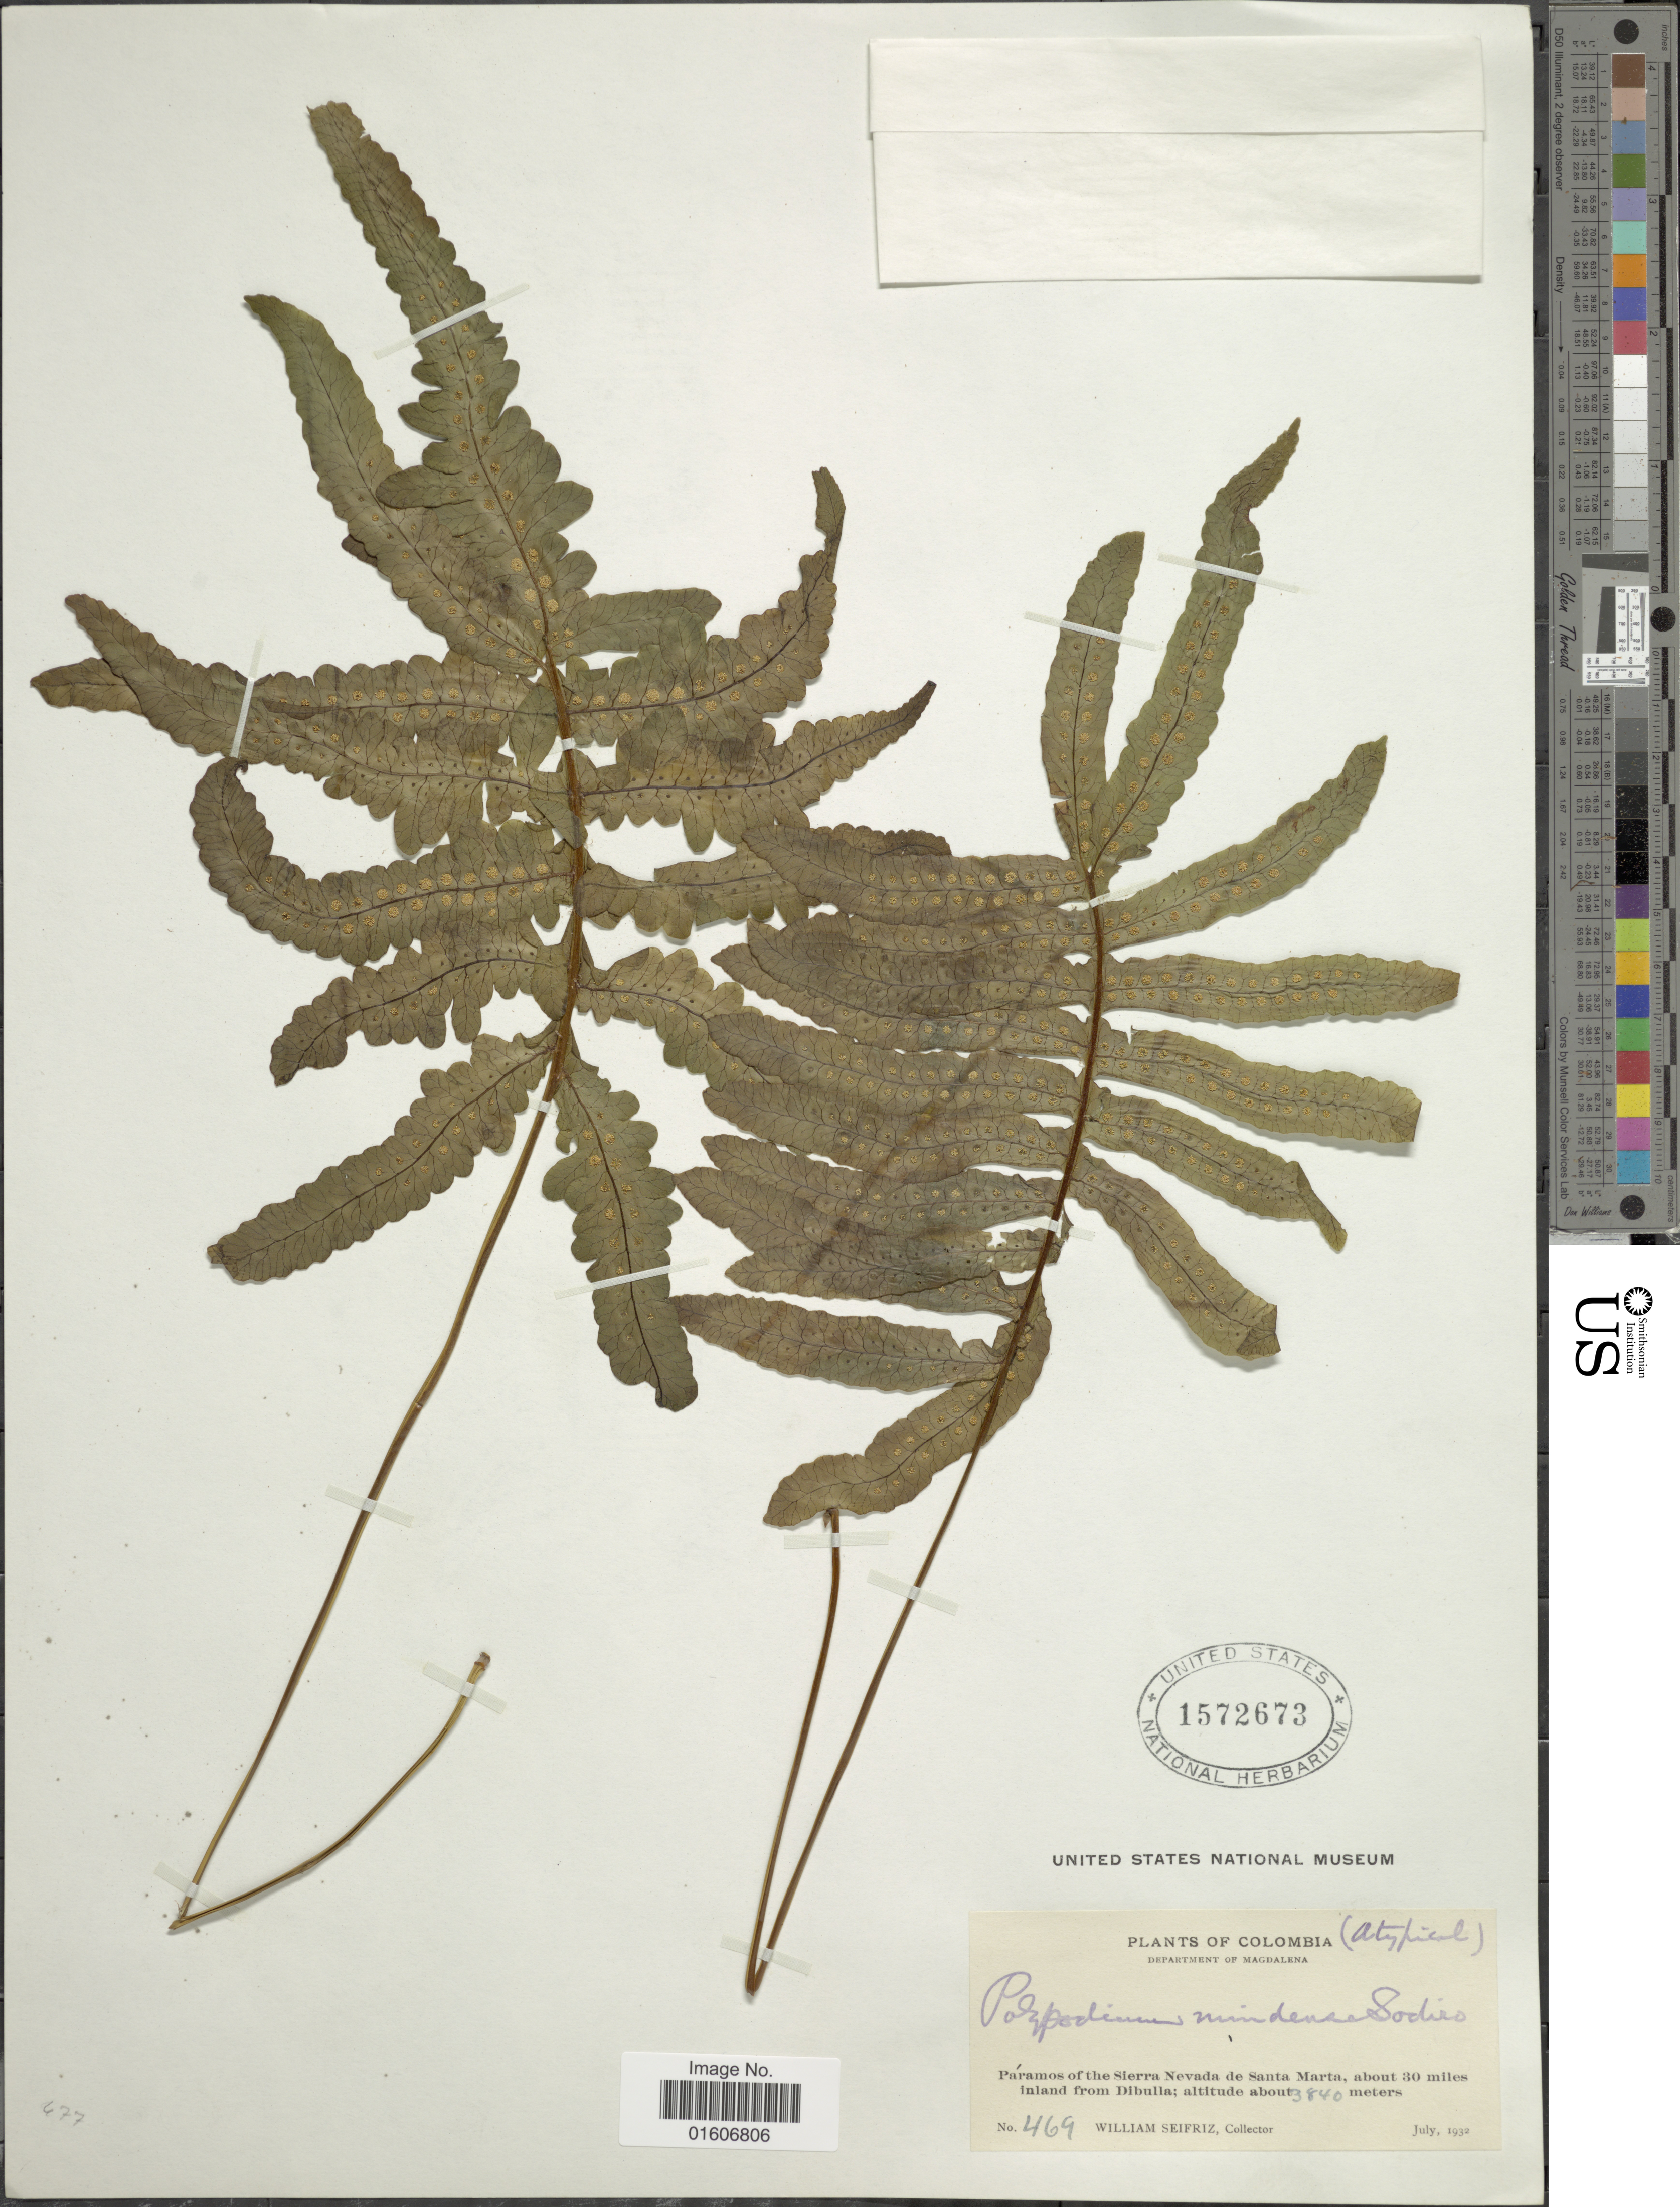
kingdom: Plantae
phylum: Tracheophyta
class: Polypodiopsida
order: Polypodiales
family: Polypodiaceae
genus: Serpocaulon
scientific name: Serpocaulon mindense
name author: (Sodiro)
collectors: W. Seifriz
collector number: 469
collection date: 1932-07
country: Colombia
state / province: Magdalena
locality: Department of Magdalena, Páramos of the Sierra Nevada de Santa Marta, about 30 miles inland from Dibulla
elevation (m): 3840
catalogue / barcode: US 1572673